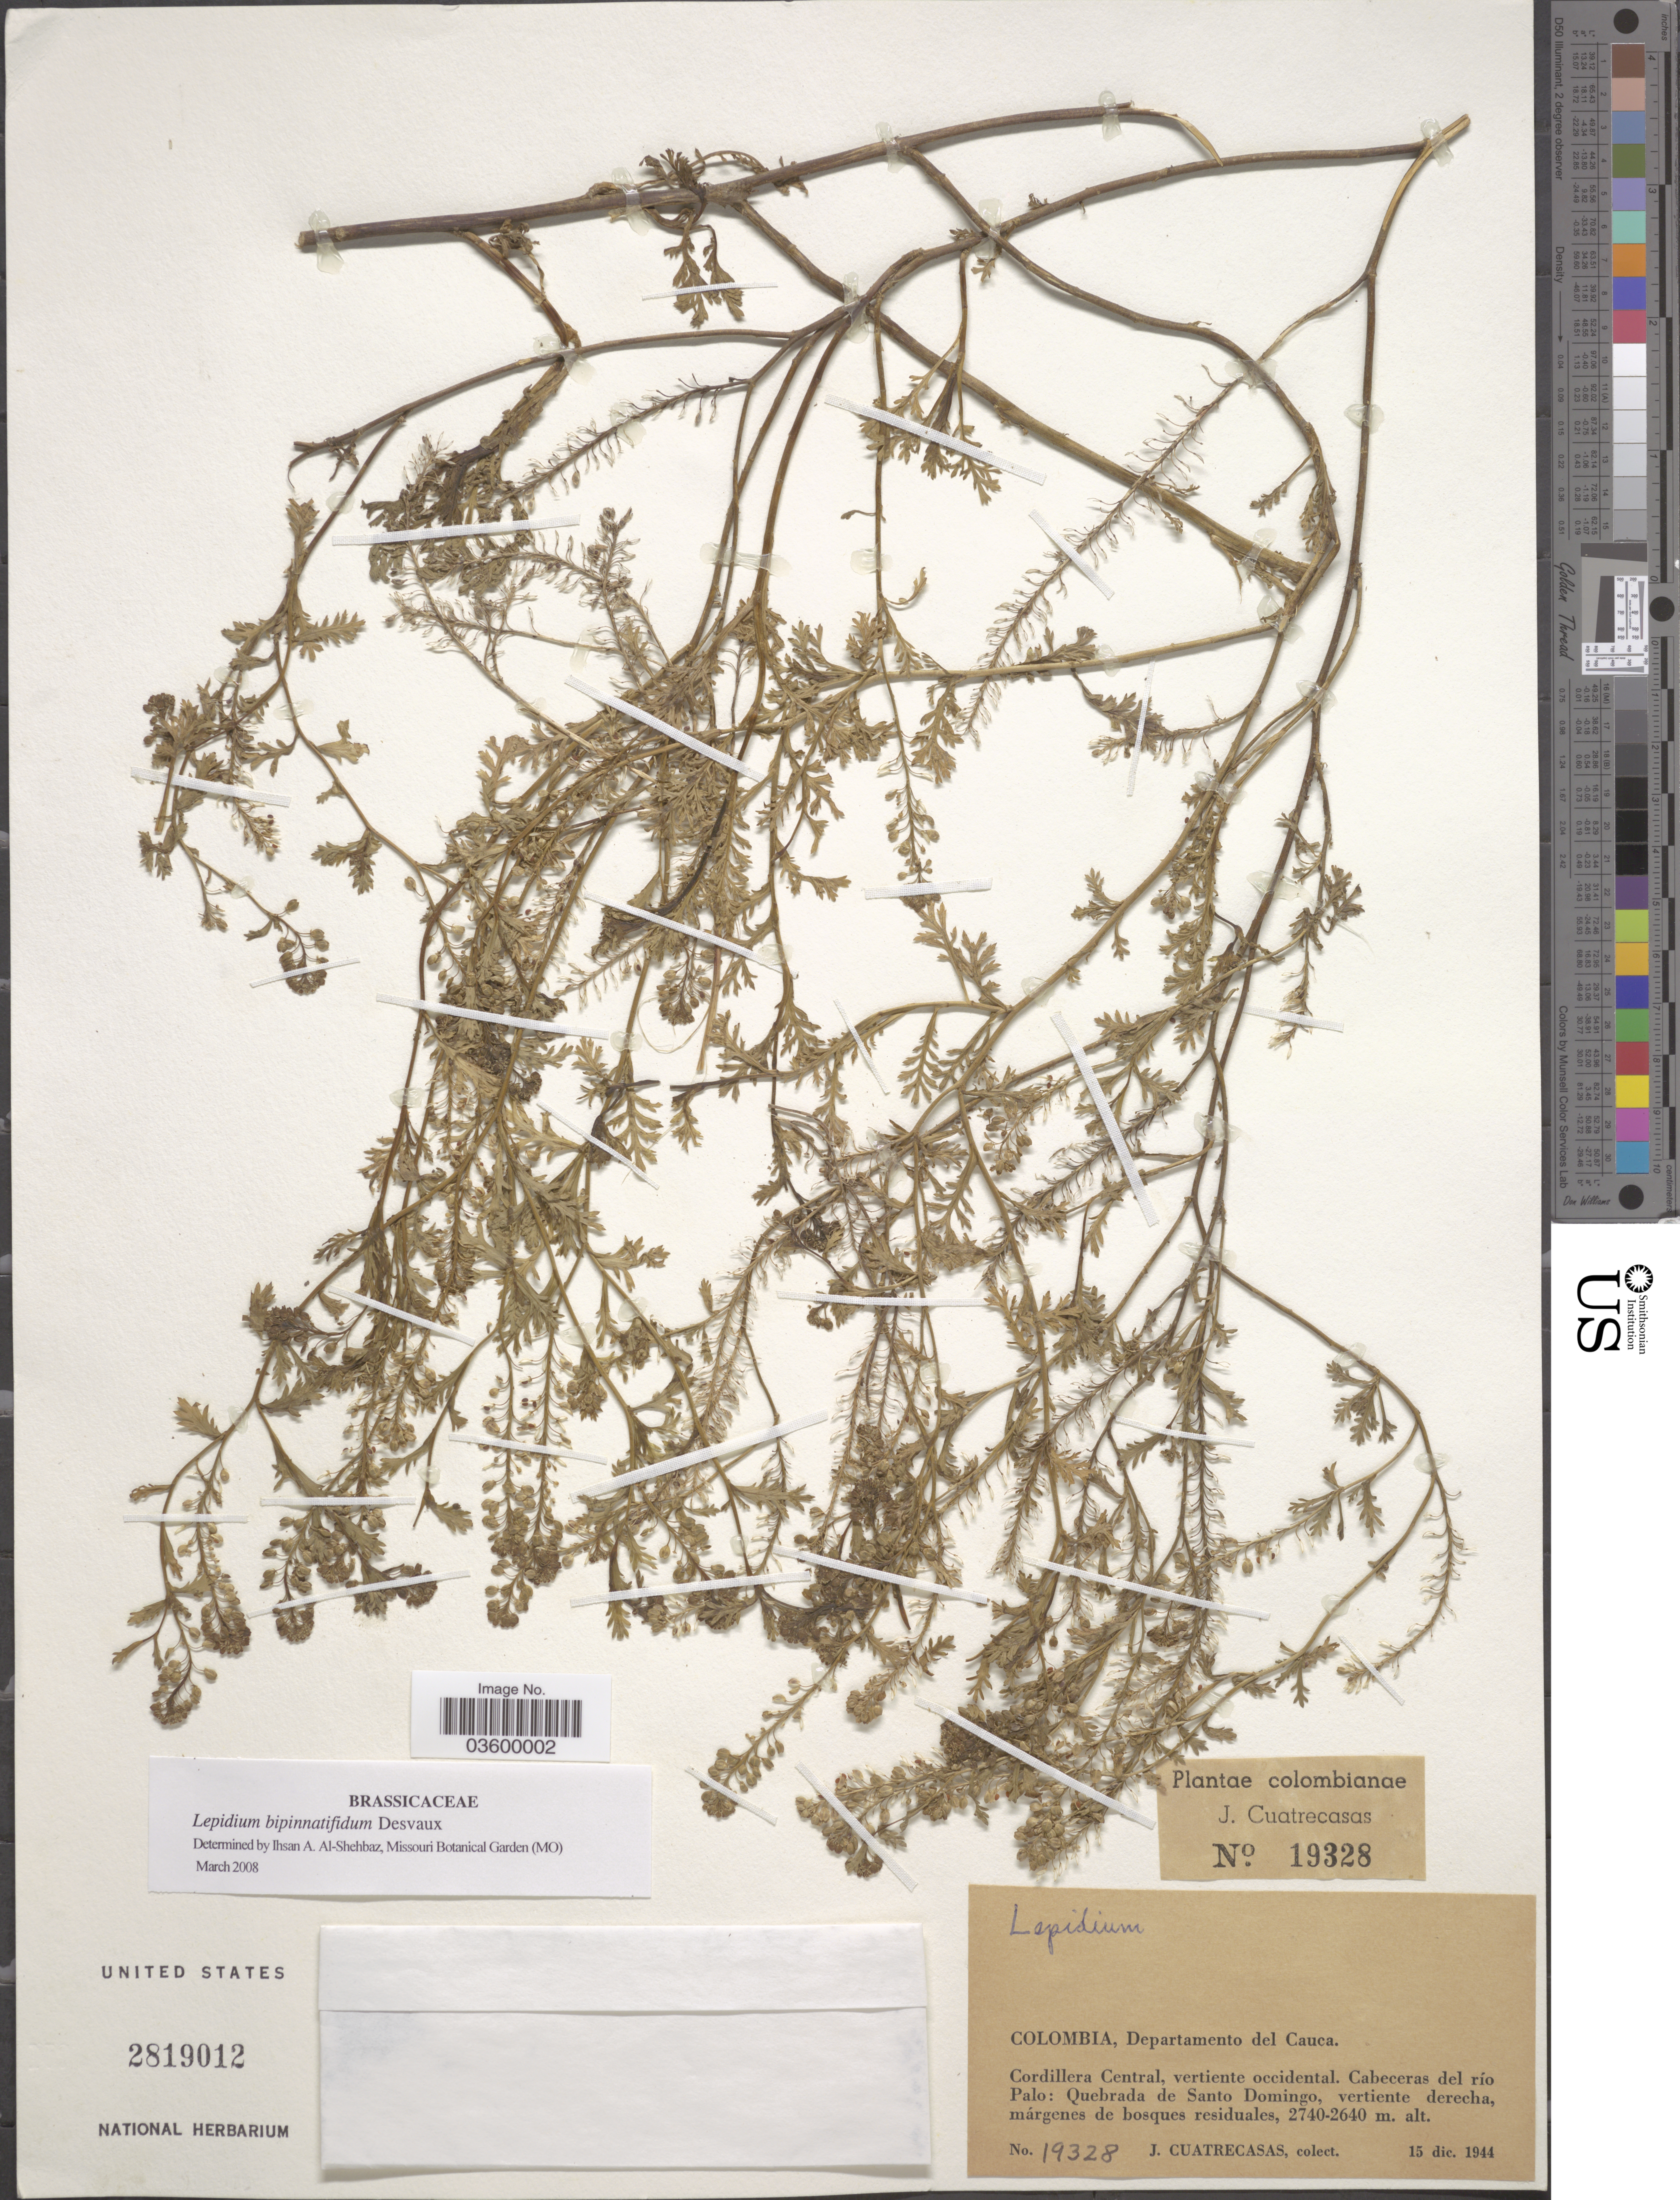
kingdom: Plantae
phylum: Tracheophyta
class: Magnoliopsida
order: Brassicales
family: Brassicaceae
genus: Lepidium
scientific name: Lepidium bipinnatifidum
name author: Desv.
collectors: J. Cuatrecasas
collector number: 19328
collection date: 1944-12-15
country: Colombia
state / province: Cauca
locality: Departamento del Cauca. Cordillera Central, vertiente occidental. Cabeceras del río Palo: Quebrada de Santo Domingo, vertiente derecha.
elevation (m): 2640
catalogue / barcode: US 2819012